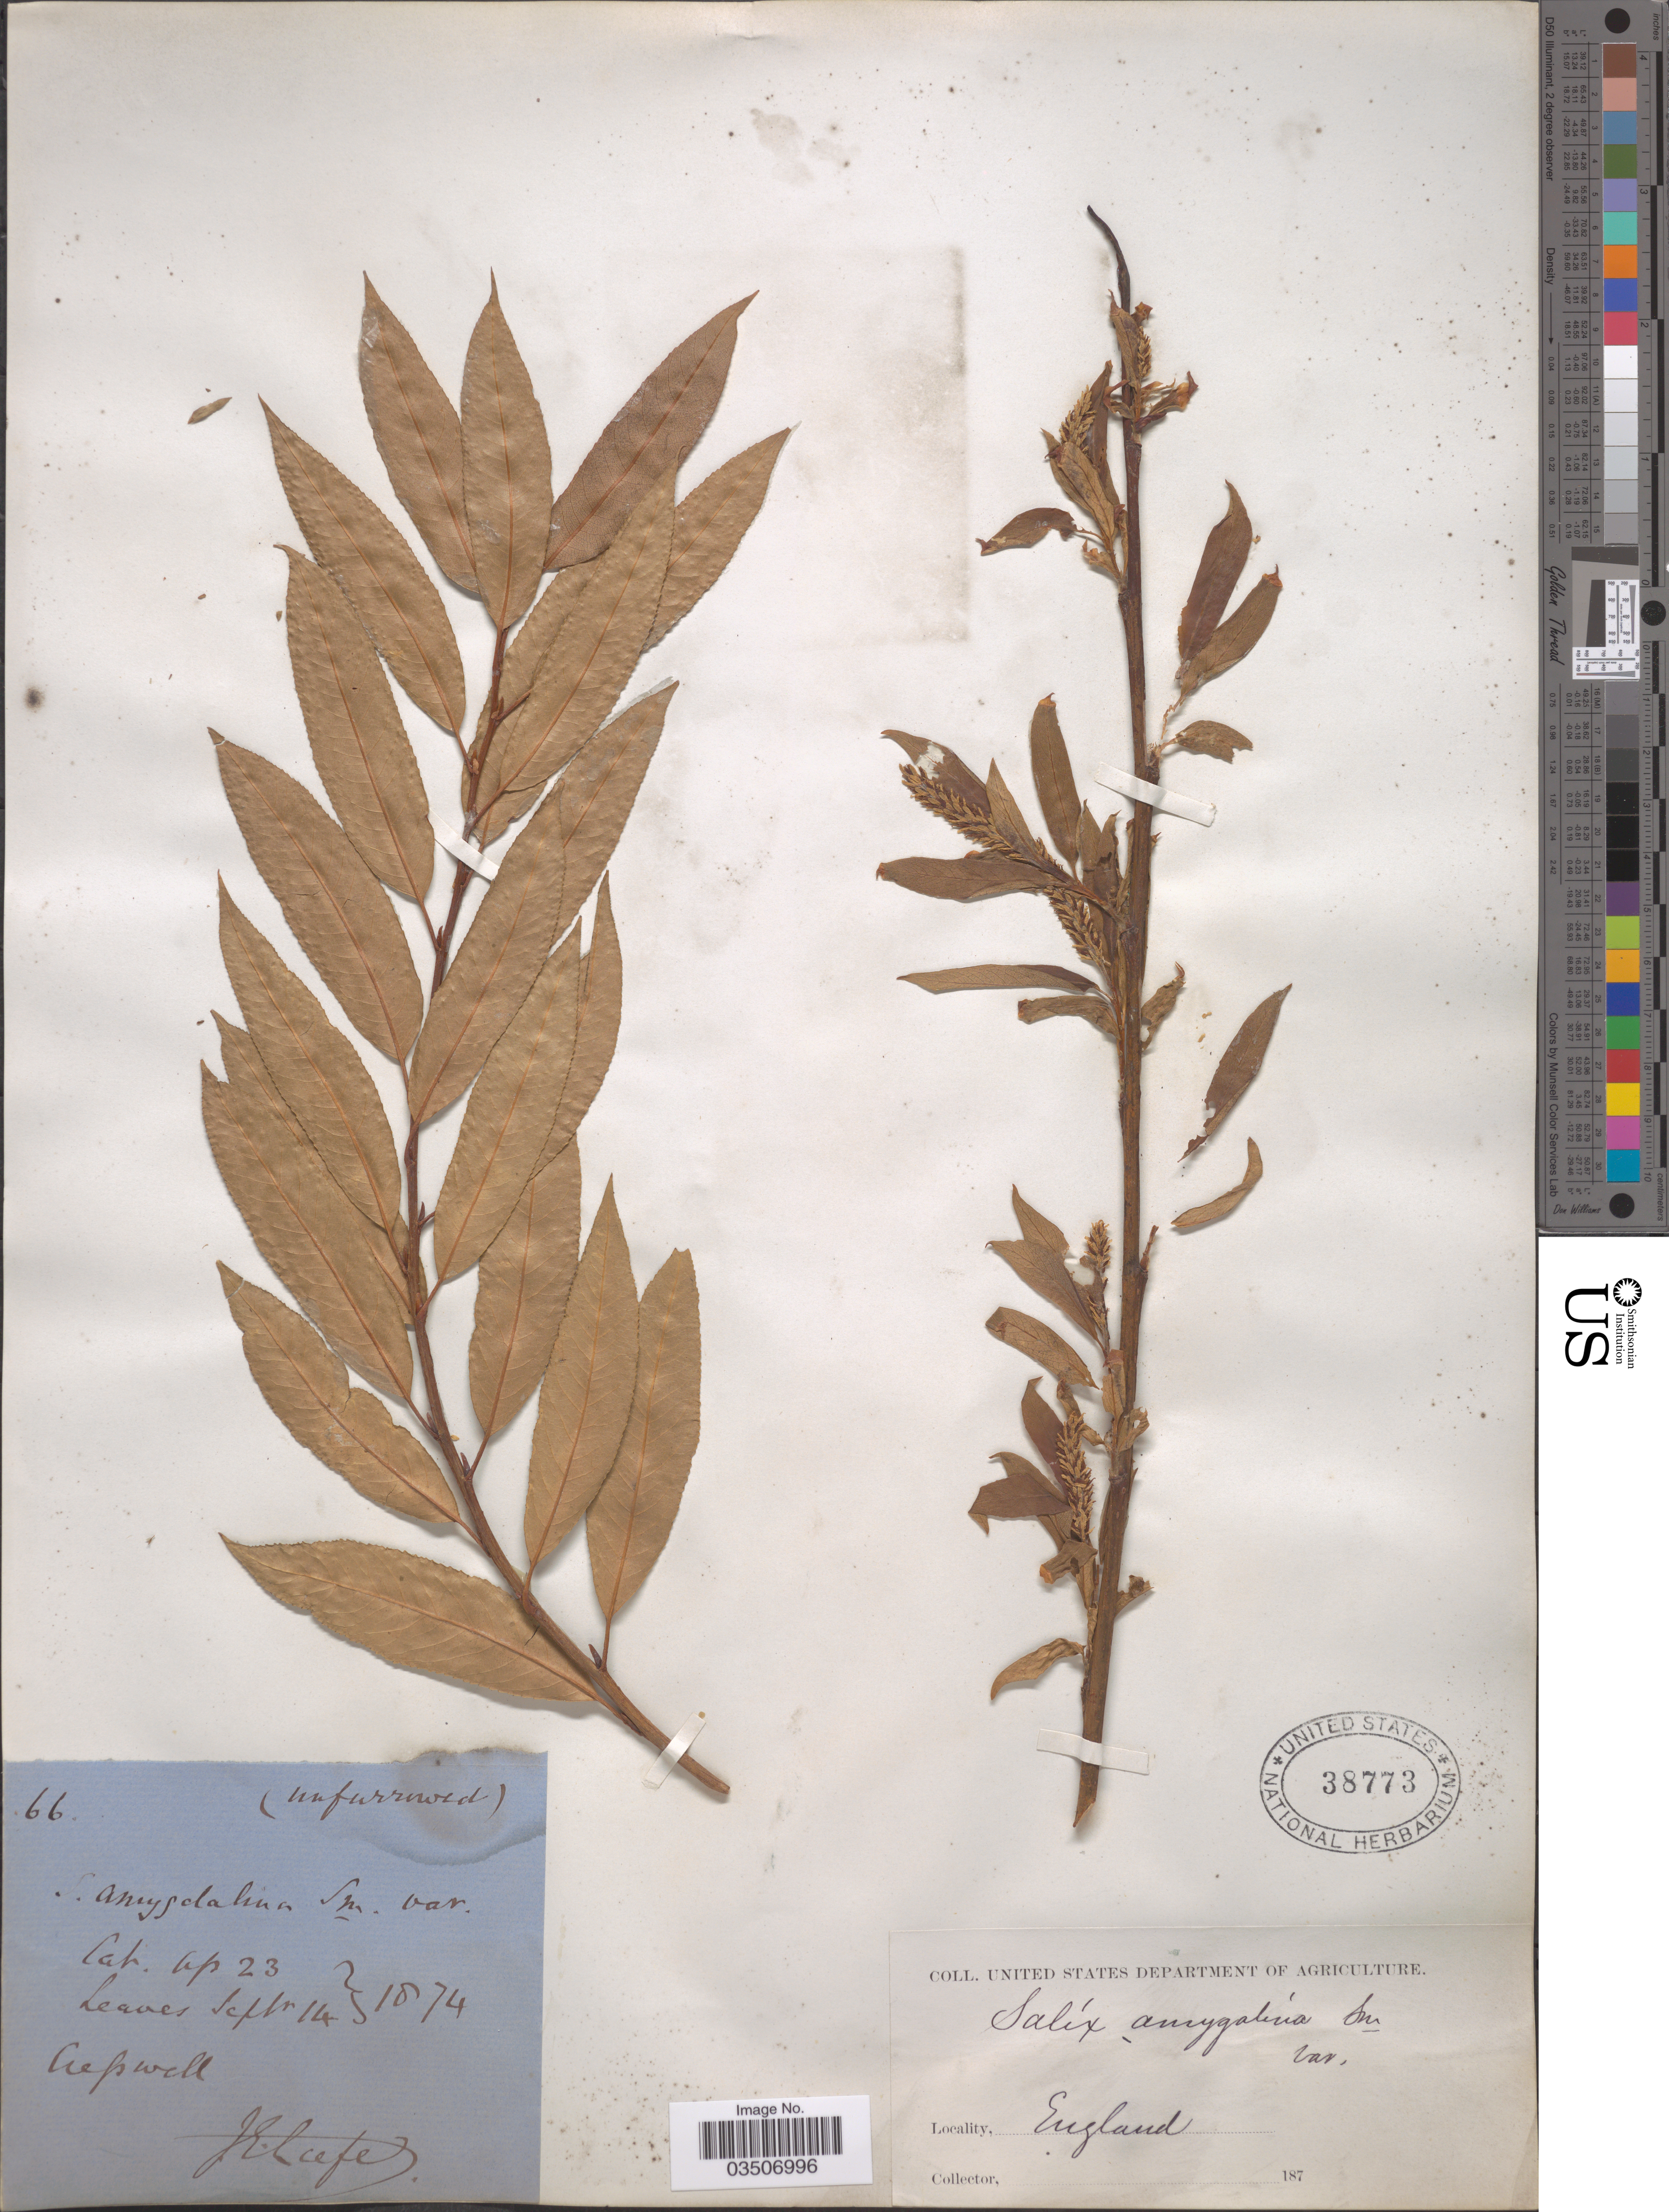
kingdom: Plantae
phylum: Tracheophyta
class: Magnoliopsida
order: Malpighiales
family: Salicaceae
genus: Salix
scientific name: Salix amygdalina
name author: L.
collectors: J. Leefe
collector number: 66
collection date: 1874-04-23/1874-09-14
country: United Kingdom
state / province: England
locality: Cresswell.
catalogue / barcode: US 38773